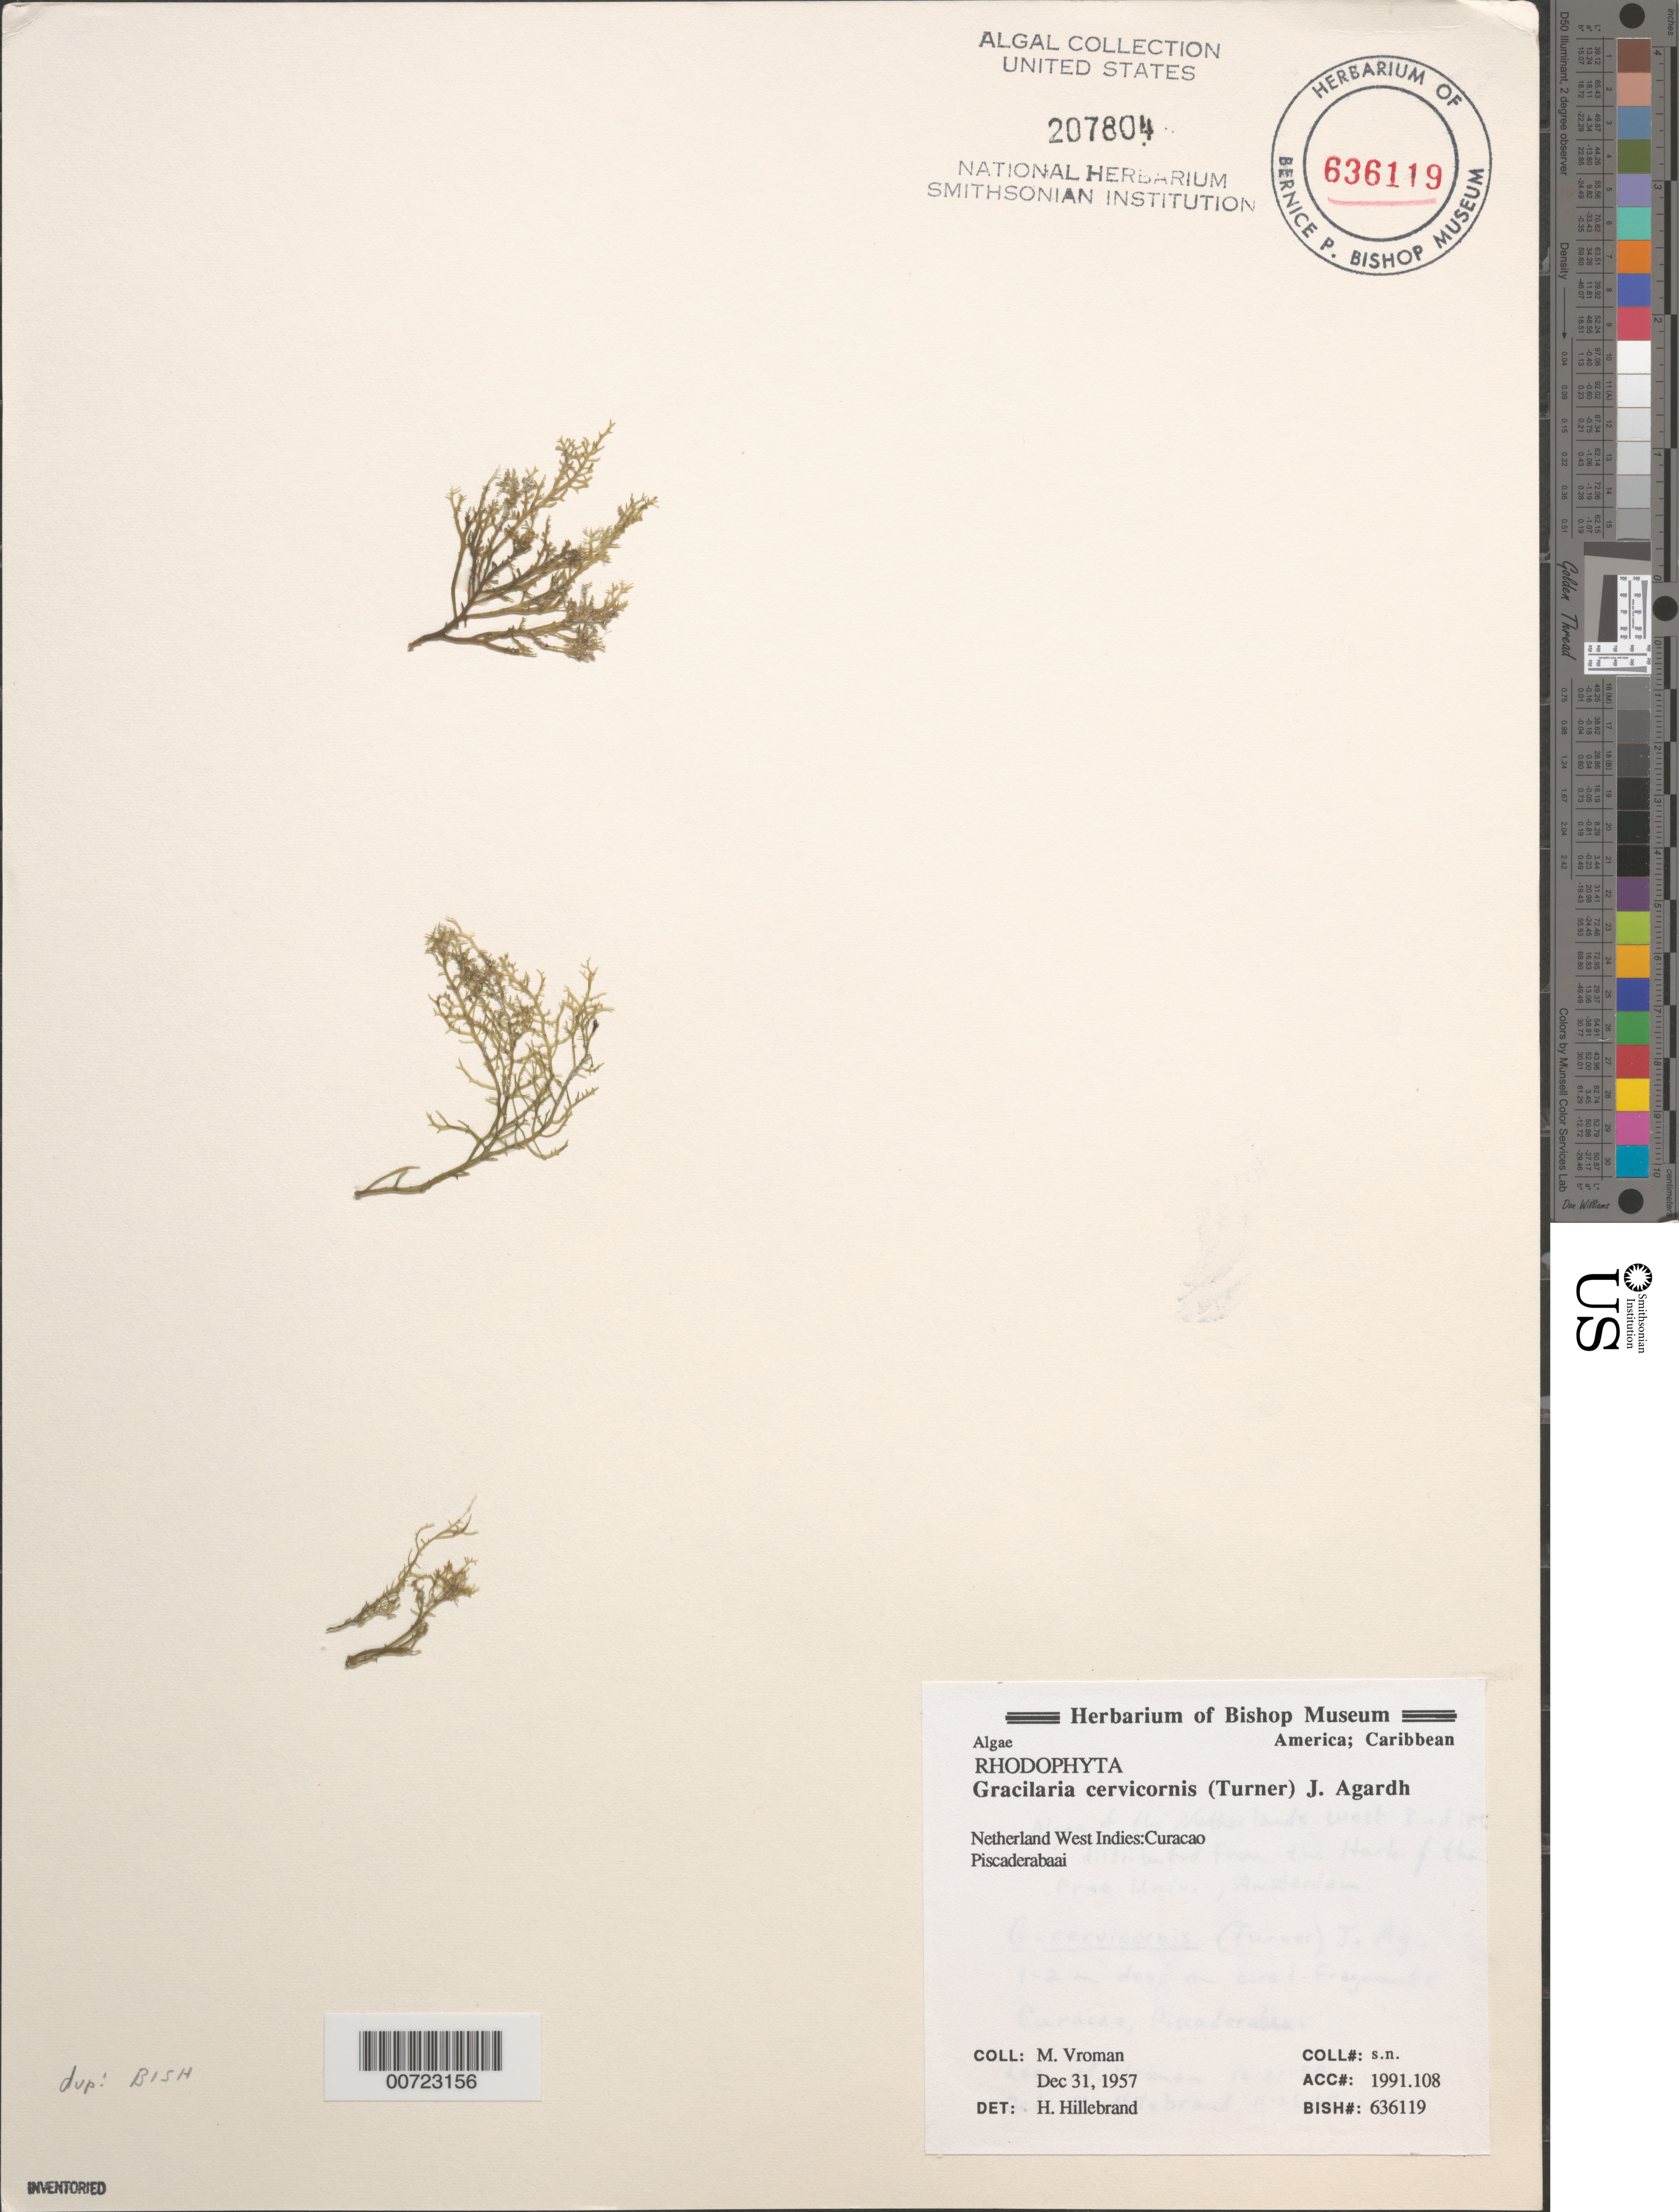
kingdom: Plantae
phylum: Rhodophyta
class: Florideophyceae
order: Gracilariales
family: Gracilariaceae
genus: Gracilaria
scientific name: Gracilaria cervicornis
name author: (Turner) J. Agardh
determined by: Hillebrand, H.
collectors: M. Vroman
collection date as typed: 31 Dec 1957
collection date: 1957-12-31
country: Curaçao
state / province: ABC Islands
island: Curaçao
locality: Piscaderabaai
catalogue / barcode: US 207804